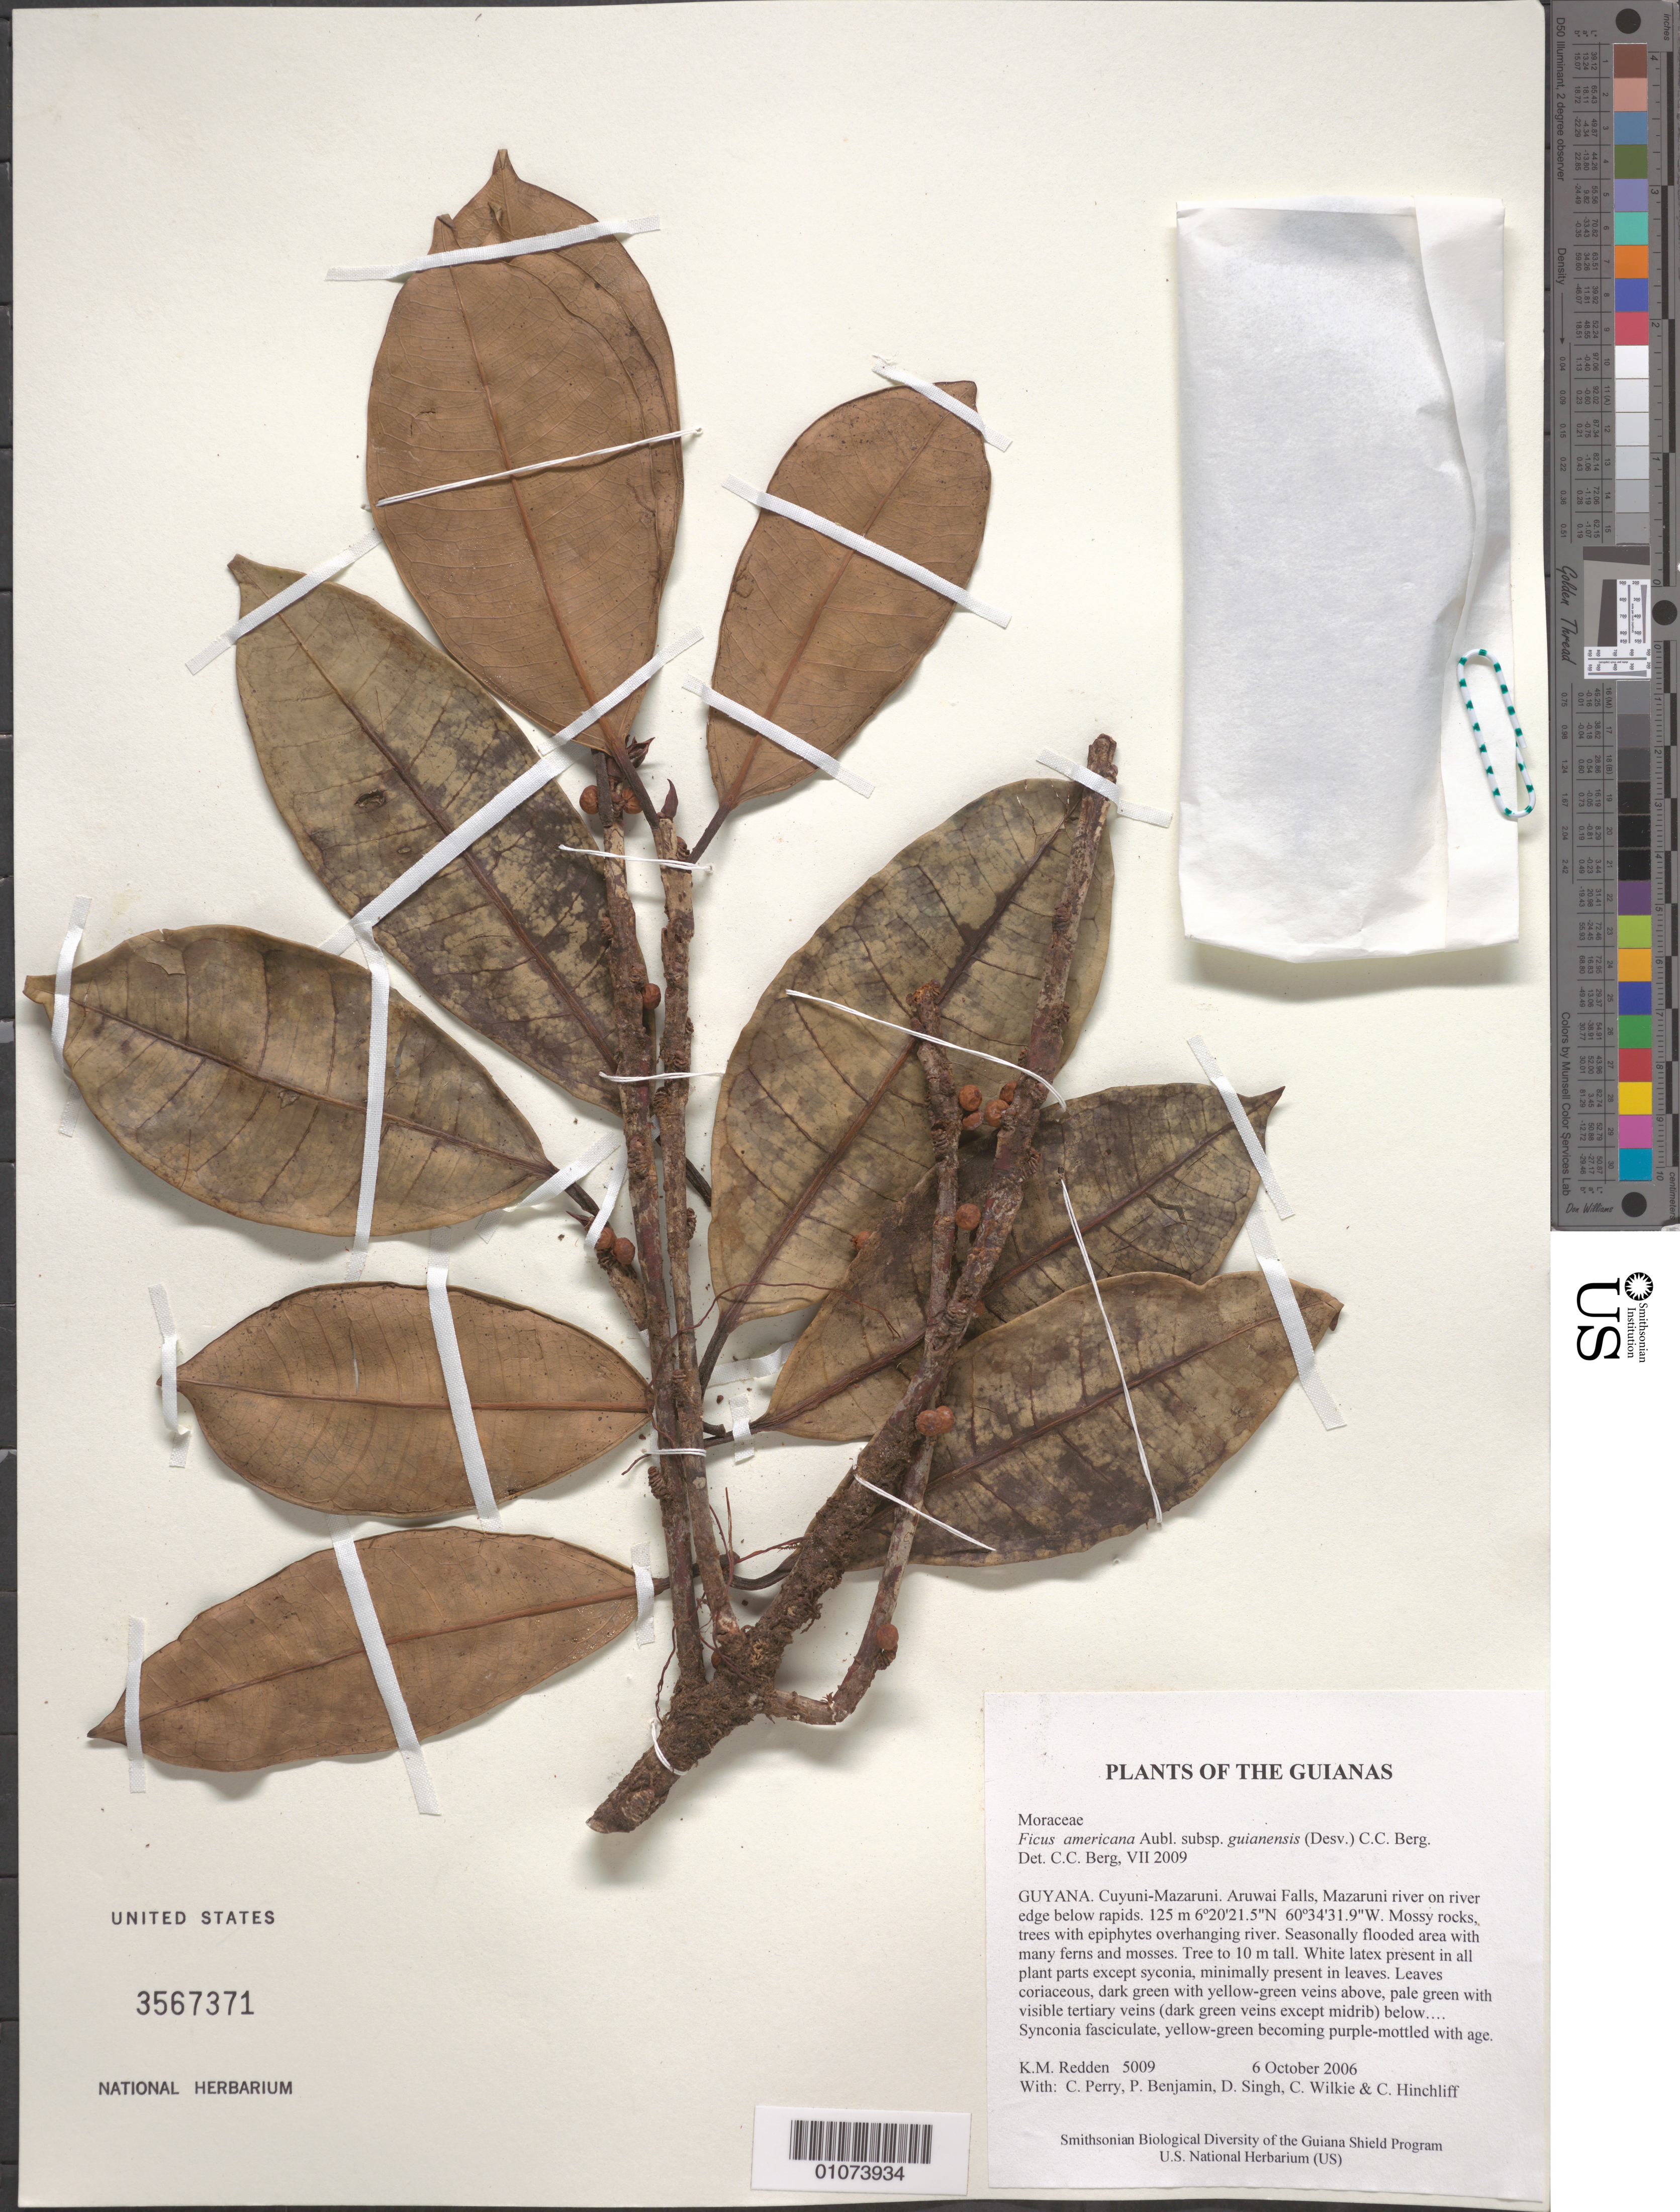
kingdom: Plantae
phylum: Tracheophyta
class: Magnoliopsida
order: Rosales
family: Moraceae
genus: Ficus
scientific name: Ficus americana subsp. guianensis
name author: (Desv.) C.C. Berg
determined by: Berg, C. C.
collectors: K. M. Redden, C. Perry, P. Benjamin, D. Singh, C. Wilkie & C. E. Hinchliff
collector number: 5009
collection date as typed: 6 October 2006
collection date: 2006-10-06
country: Guyana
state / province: Cuyuni-Mazaruni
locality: Arawai Falls, Mazaruni river on river edge below rapids.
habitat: Mossy rocks, trees with epiphytes overhanging river. Seasonally flooded area with many ferns and mosses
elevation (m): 125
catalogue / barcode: US 3567371